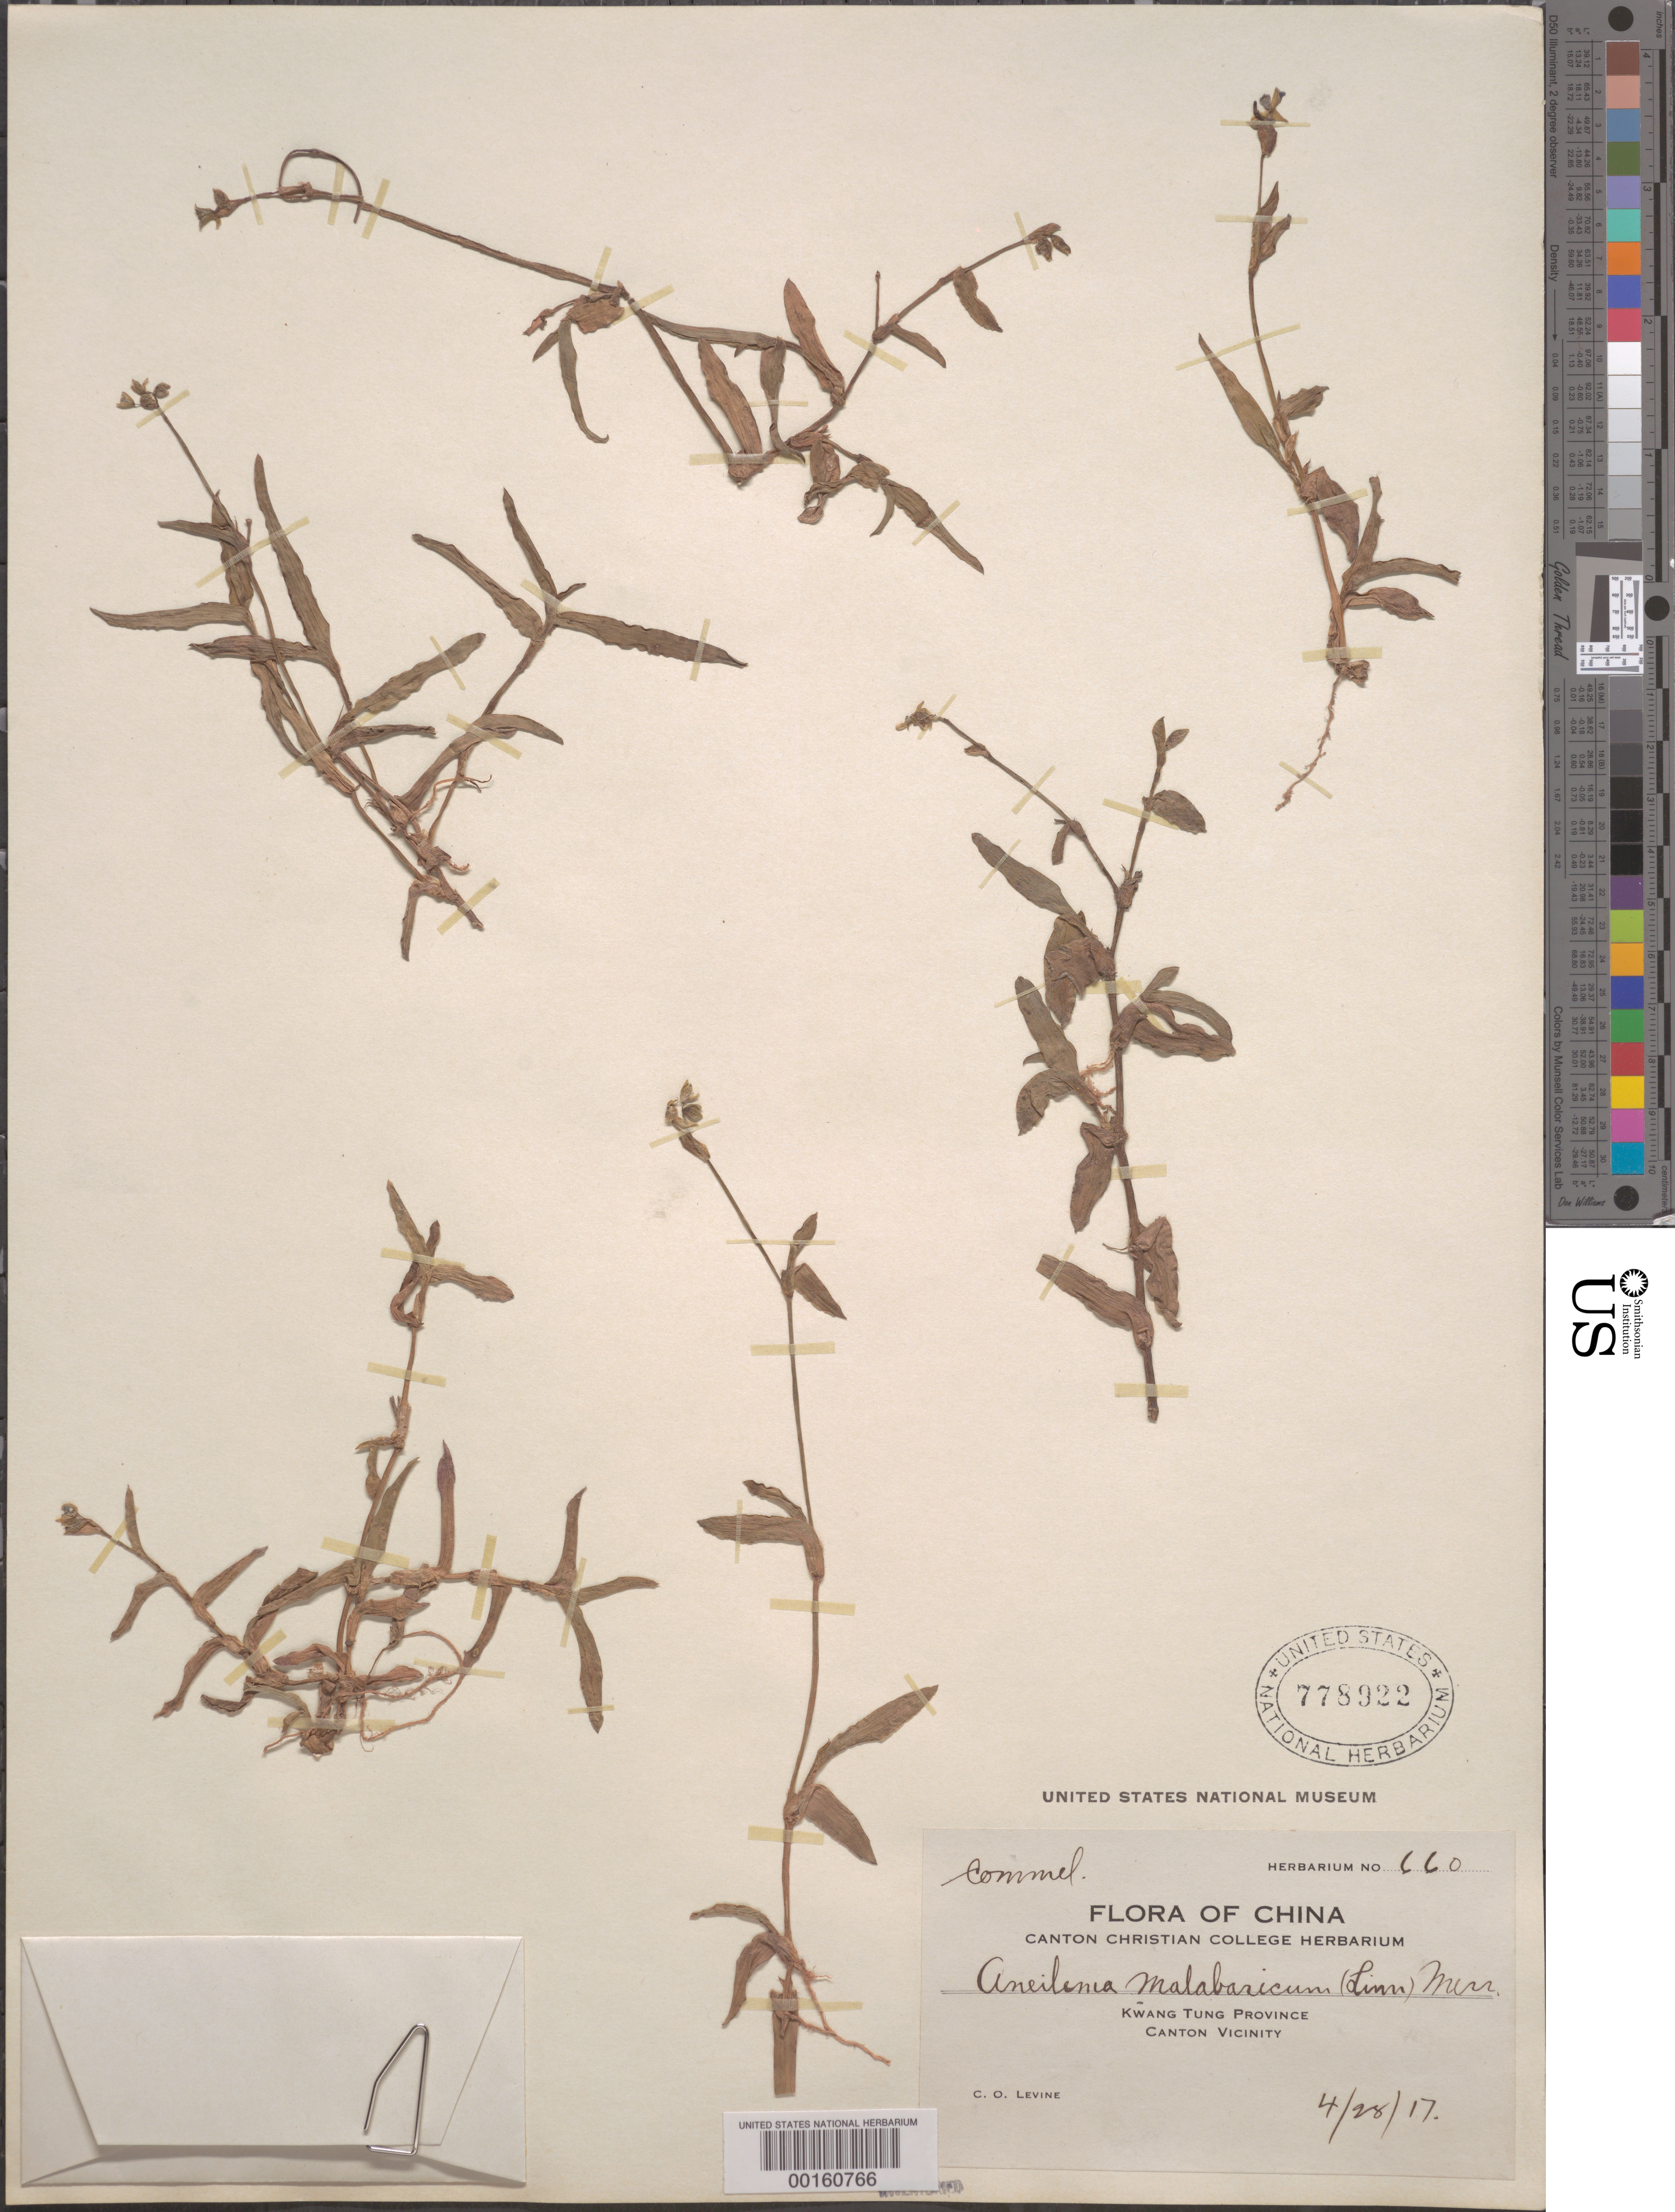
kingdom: Plantae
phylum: Tracheophyta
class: Liliopsida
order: Commelinales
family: Commelinaceae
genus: Murdannia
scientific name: Murdannia nudiflora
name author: (L.) Brenan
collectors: C. O. Levine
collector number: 660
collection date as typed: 28 Apr 1917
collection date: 1917-04-28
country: China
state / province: Guangdong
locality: Anton and vicinity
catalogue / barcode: US 778922